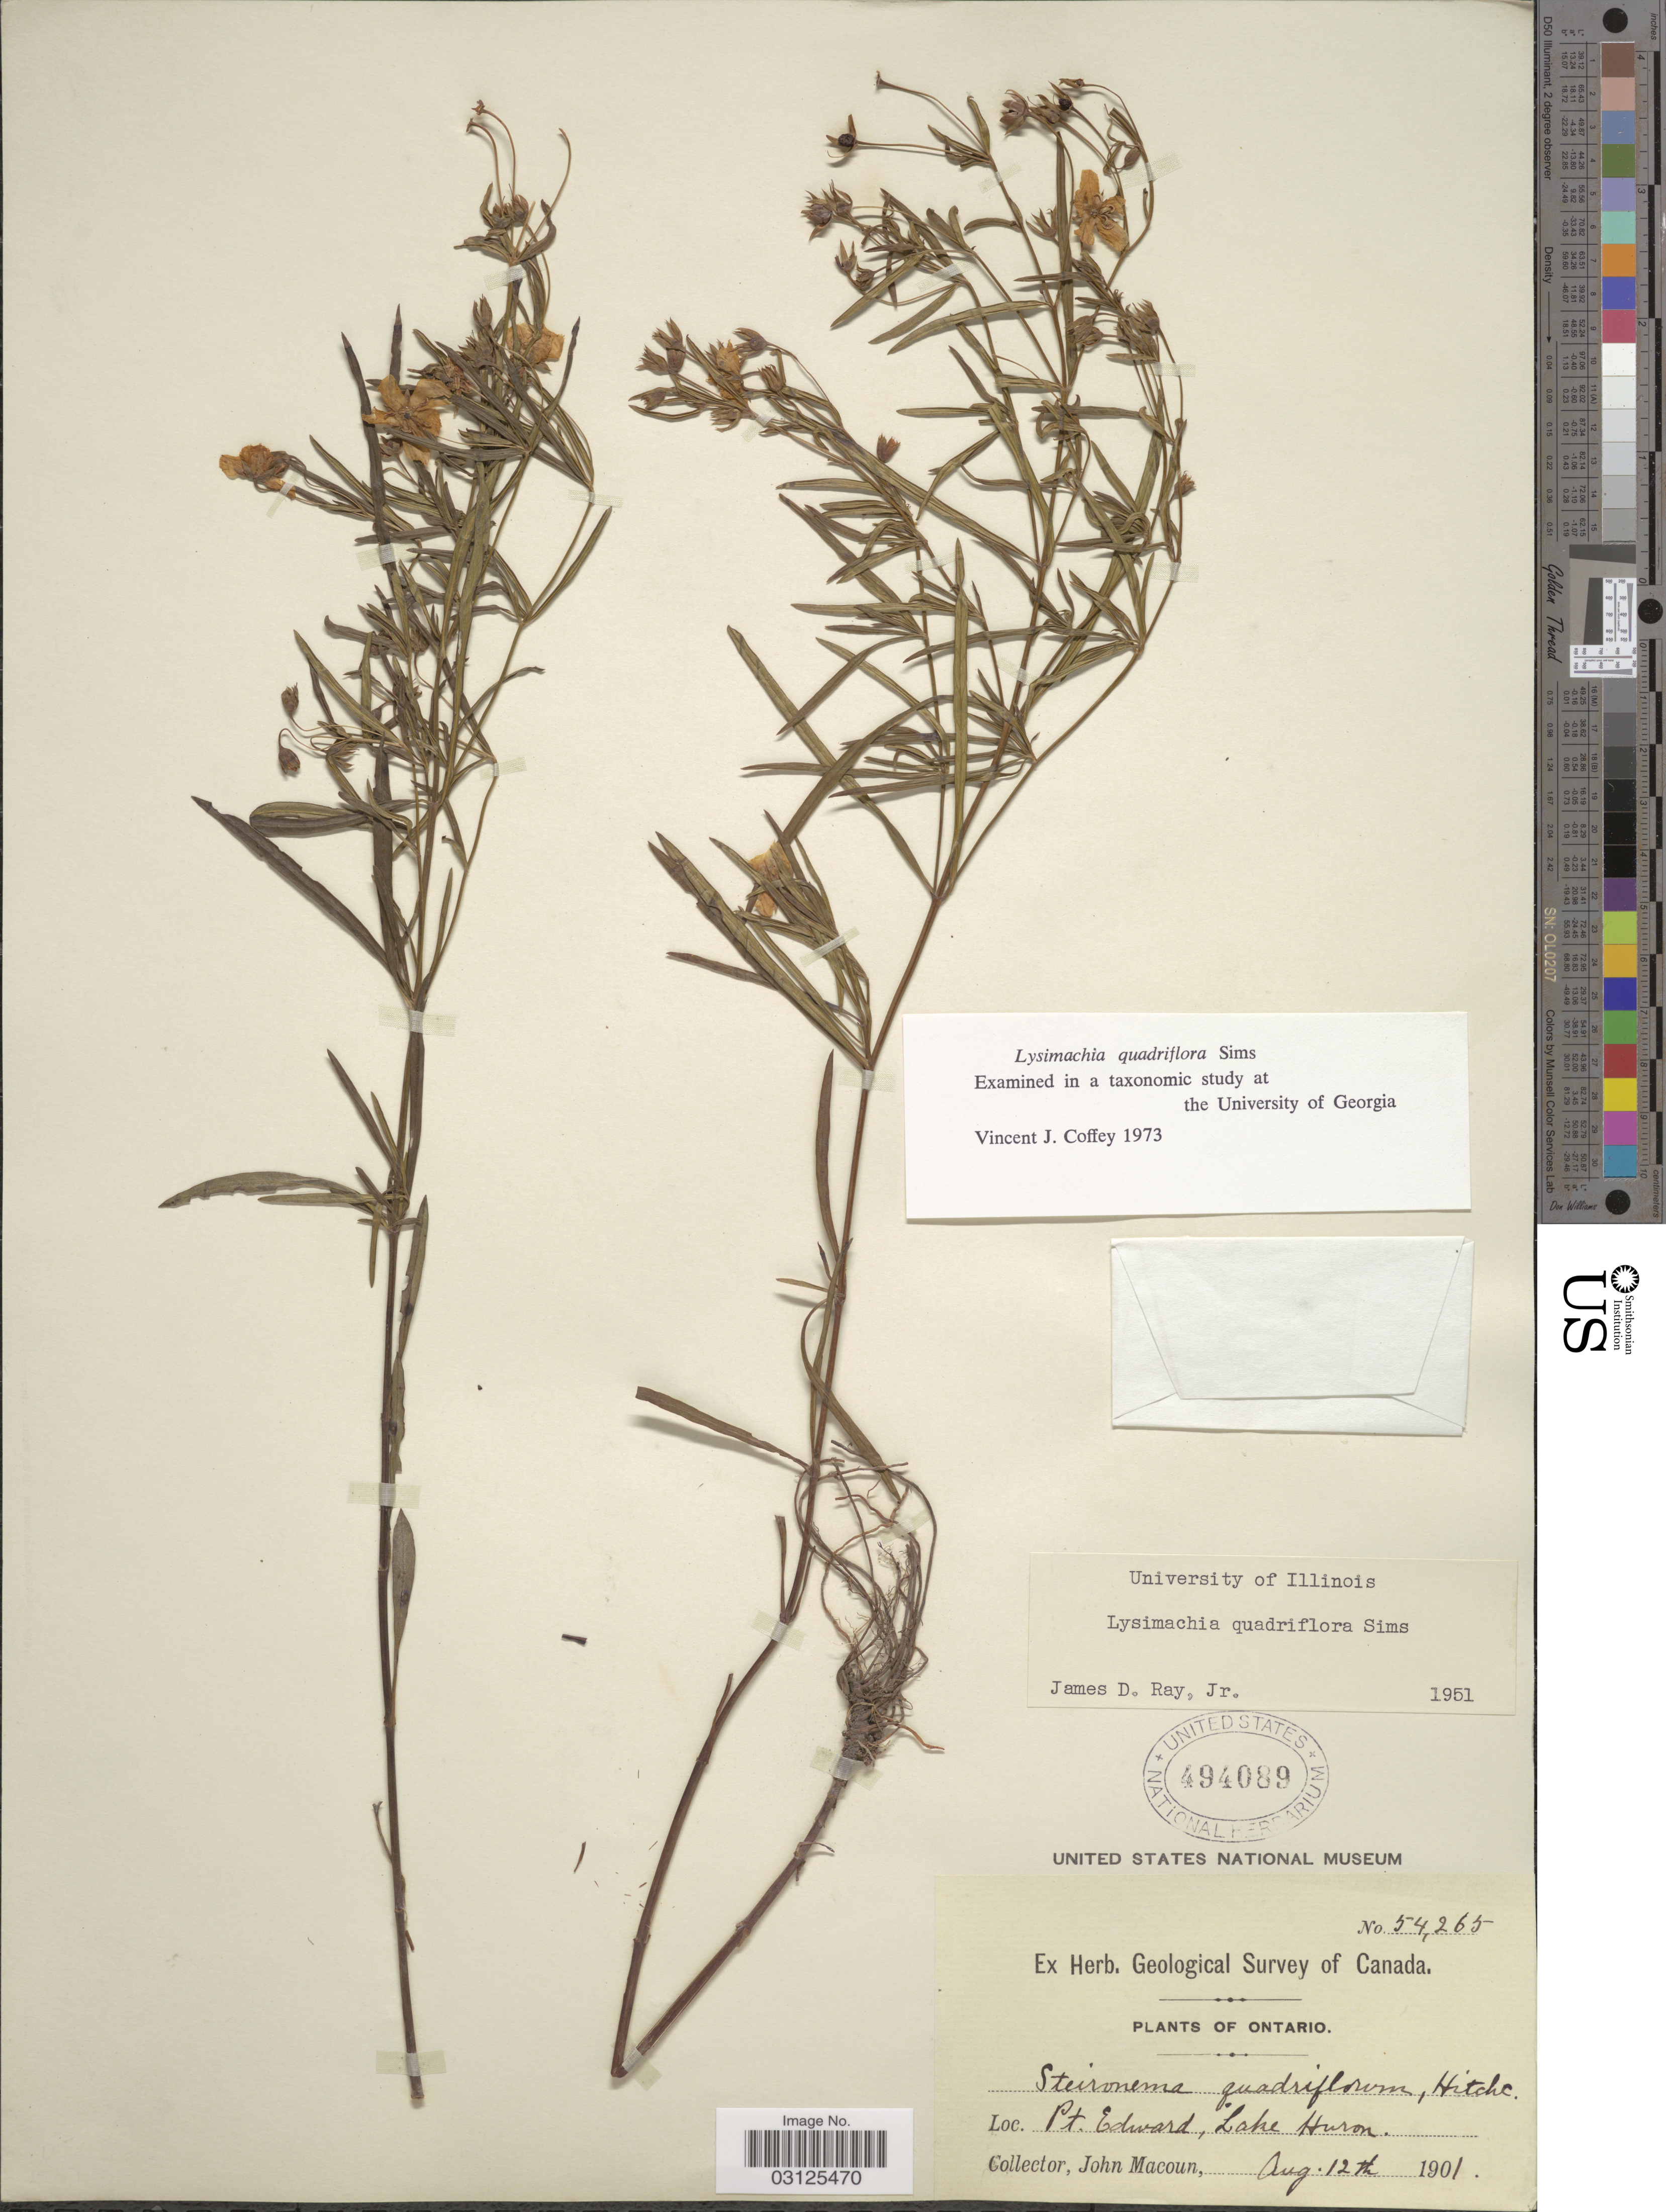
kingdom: Plantae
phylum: Tracheophyta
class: Magnoliopsida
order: Ericales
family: Primulaceae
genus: Steironema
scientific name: Steironema quadriflorum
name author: (Sims) Hitchc.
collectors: J. Macoun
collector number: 54265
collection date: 1901-08-12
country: Canada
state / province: Ontario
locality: Pt. Edward, lake Huron.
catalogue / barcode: US 494089